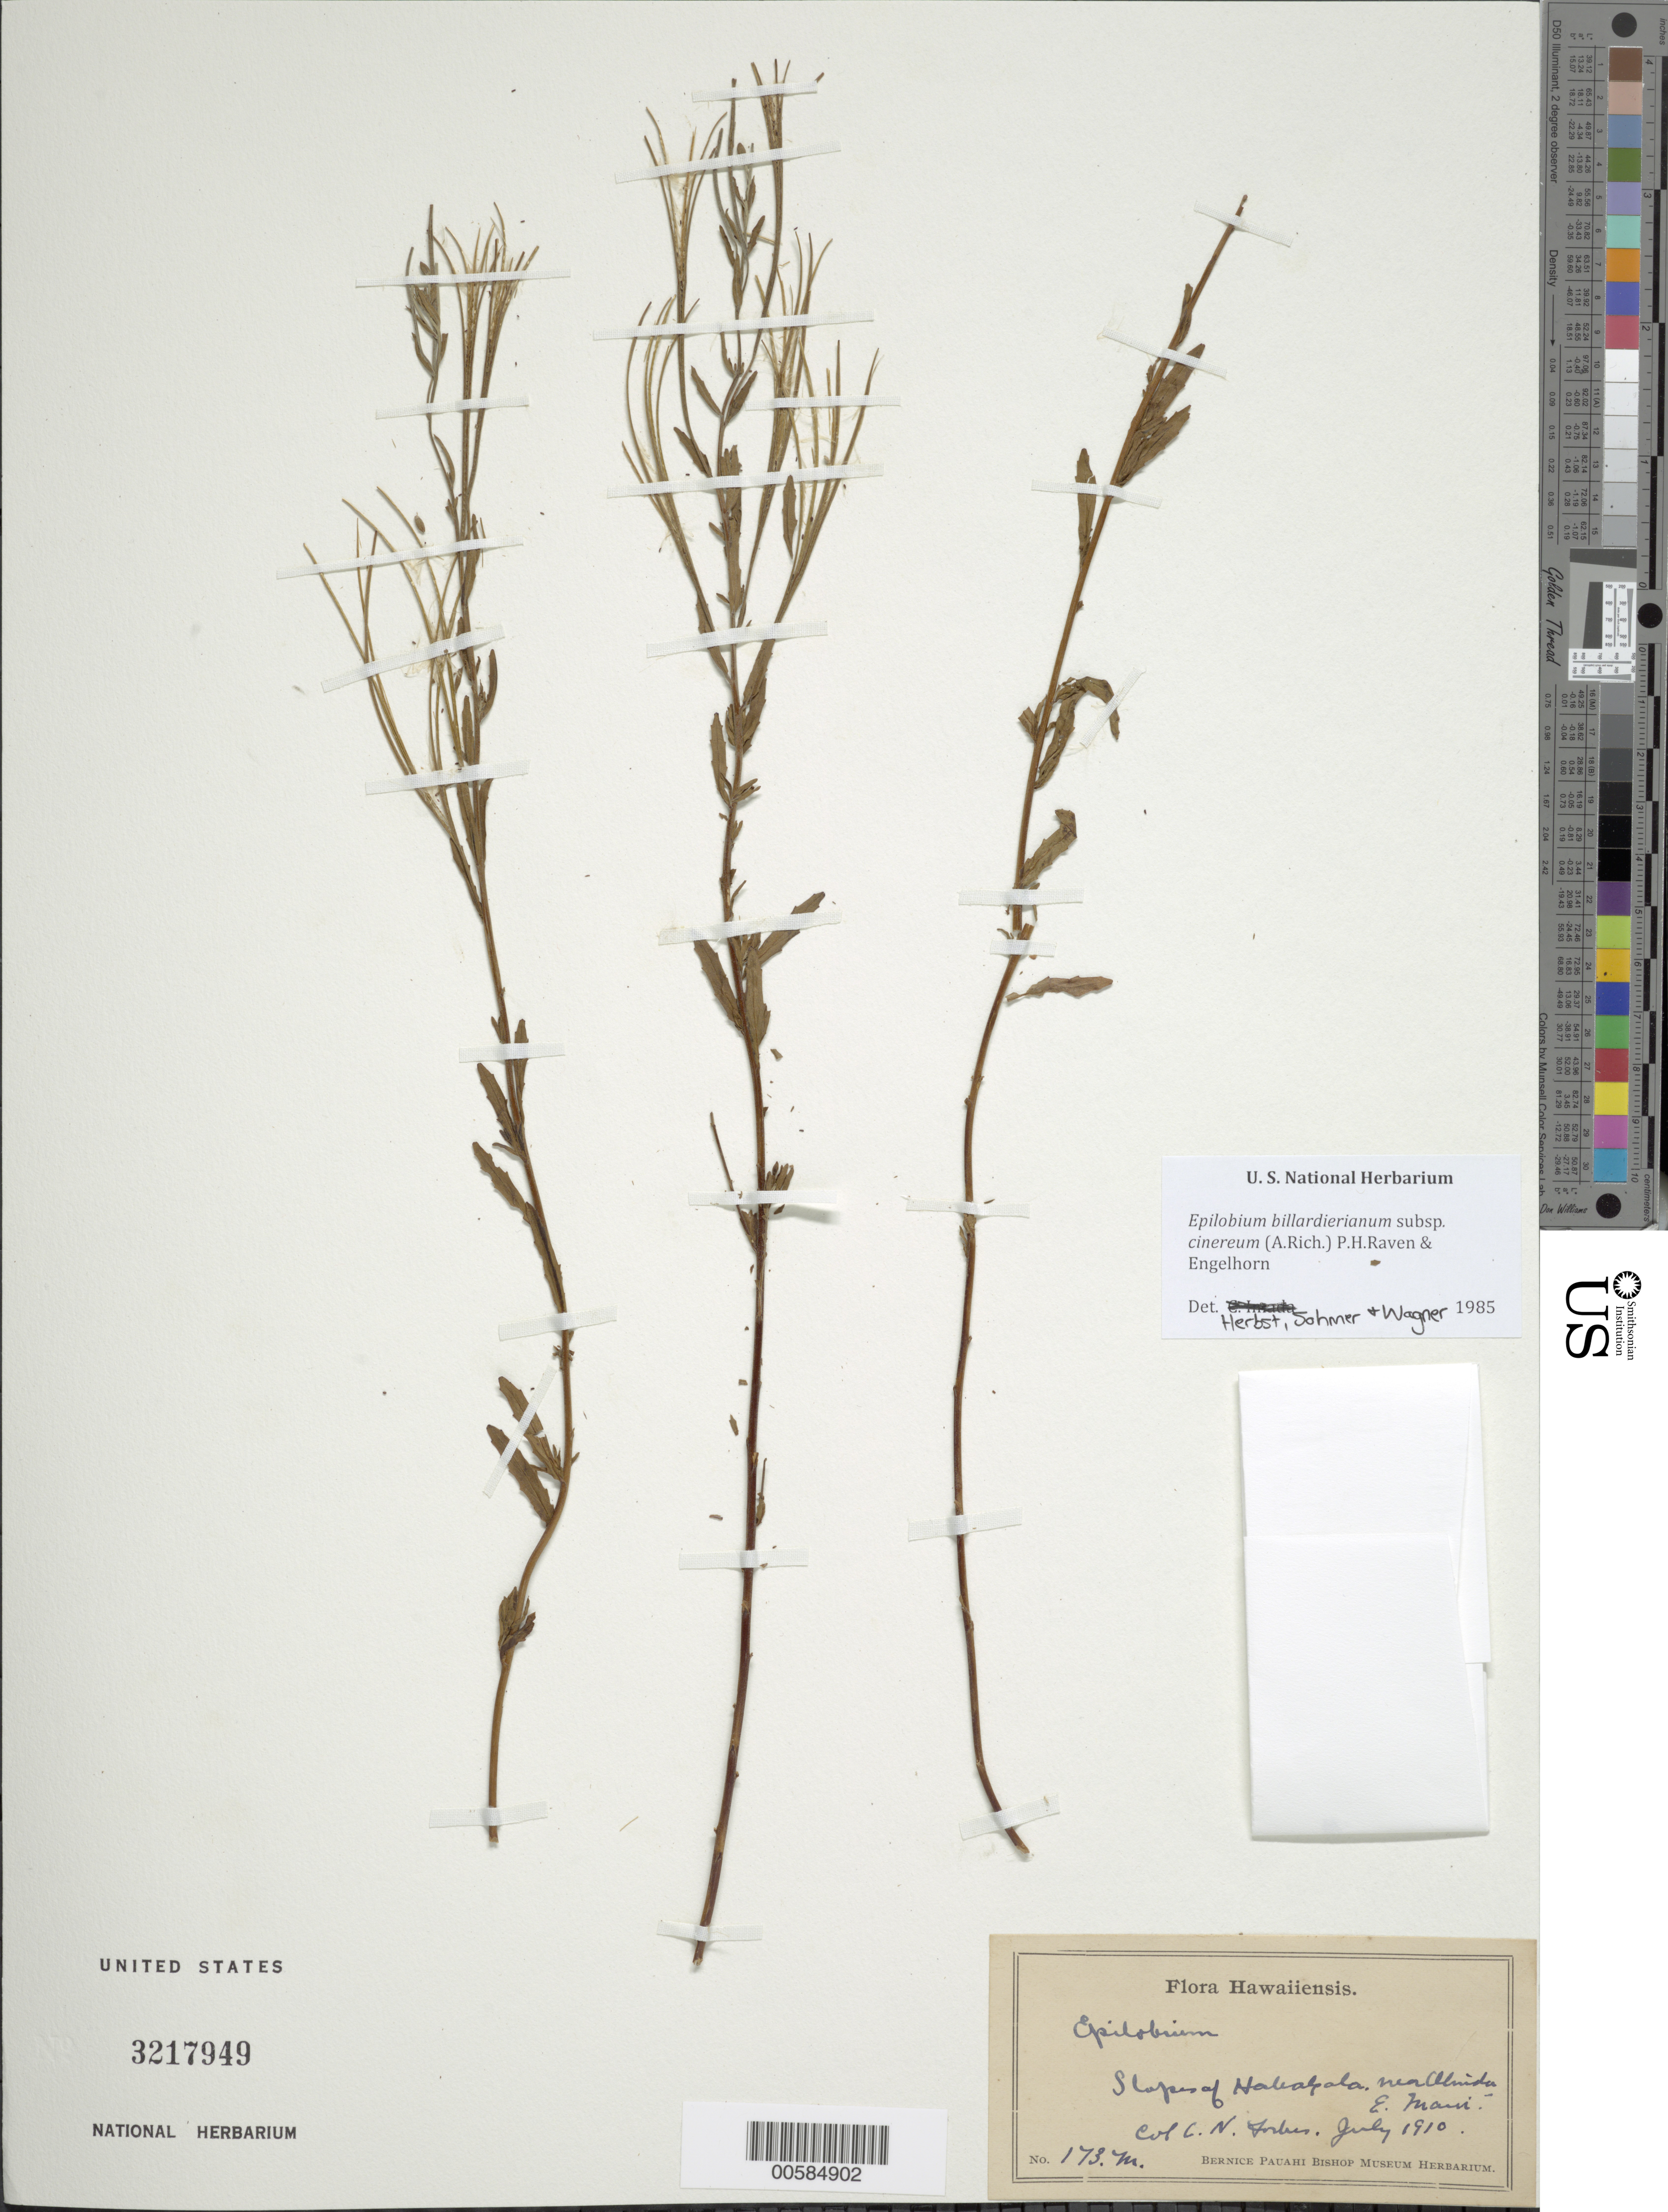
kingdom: Plantae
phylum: Tracheophyta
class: Magnoliopsida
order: Myrtales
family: Onagraceae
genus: Epilobium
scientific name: Epilobium billardiereanum subsp. cinereum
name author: (A. Rich.) P.H. Raven & Engelhorn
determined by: Herbst, D. R.; Sohmer, S. H.; Wagner, W. L.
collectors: C. N. Forbes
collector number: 173.M.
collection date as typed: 0 Jul 1910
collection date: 1910-07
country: United States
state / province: Hawaii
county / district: Maui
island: Maui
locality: Slopes of Haleakala near Olinda, E Maui.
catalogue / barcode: US 3217949